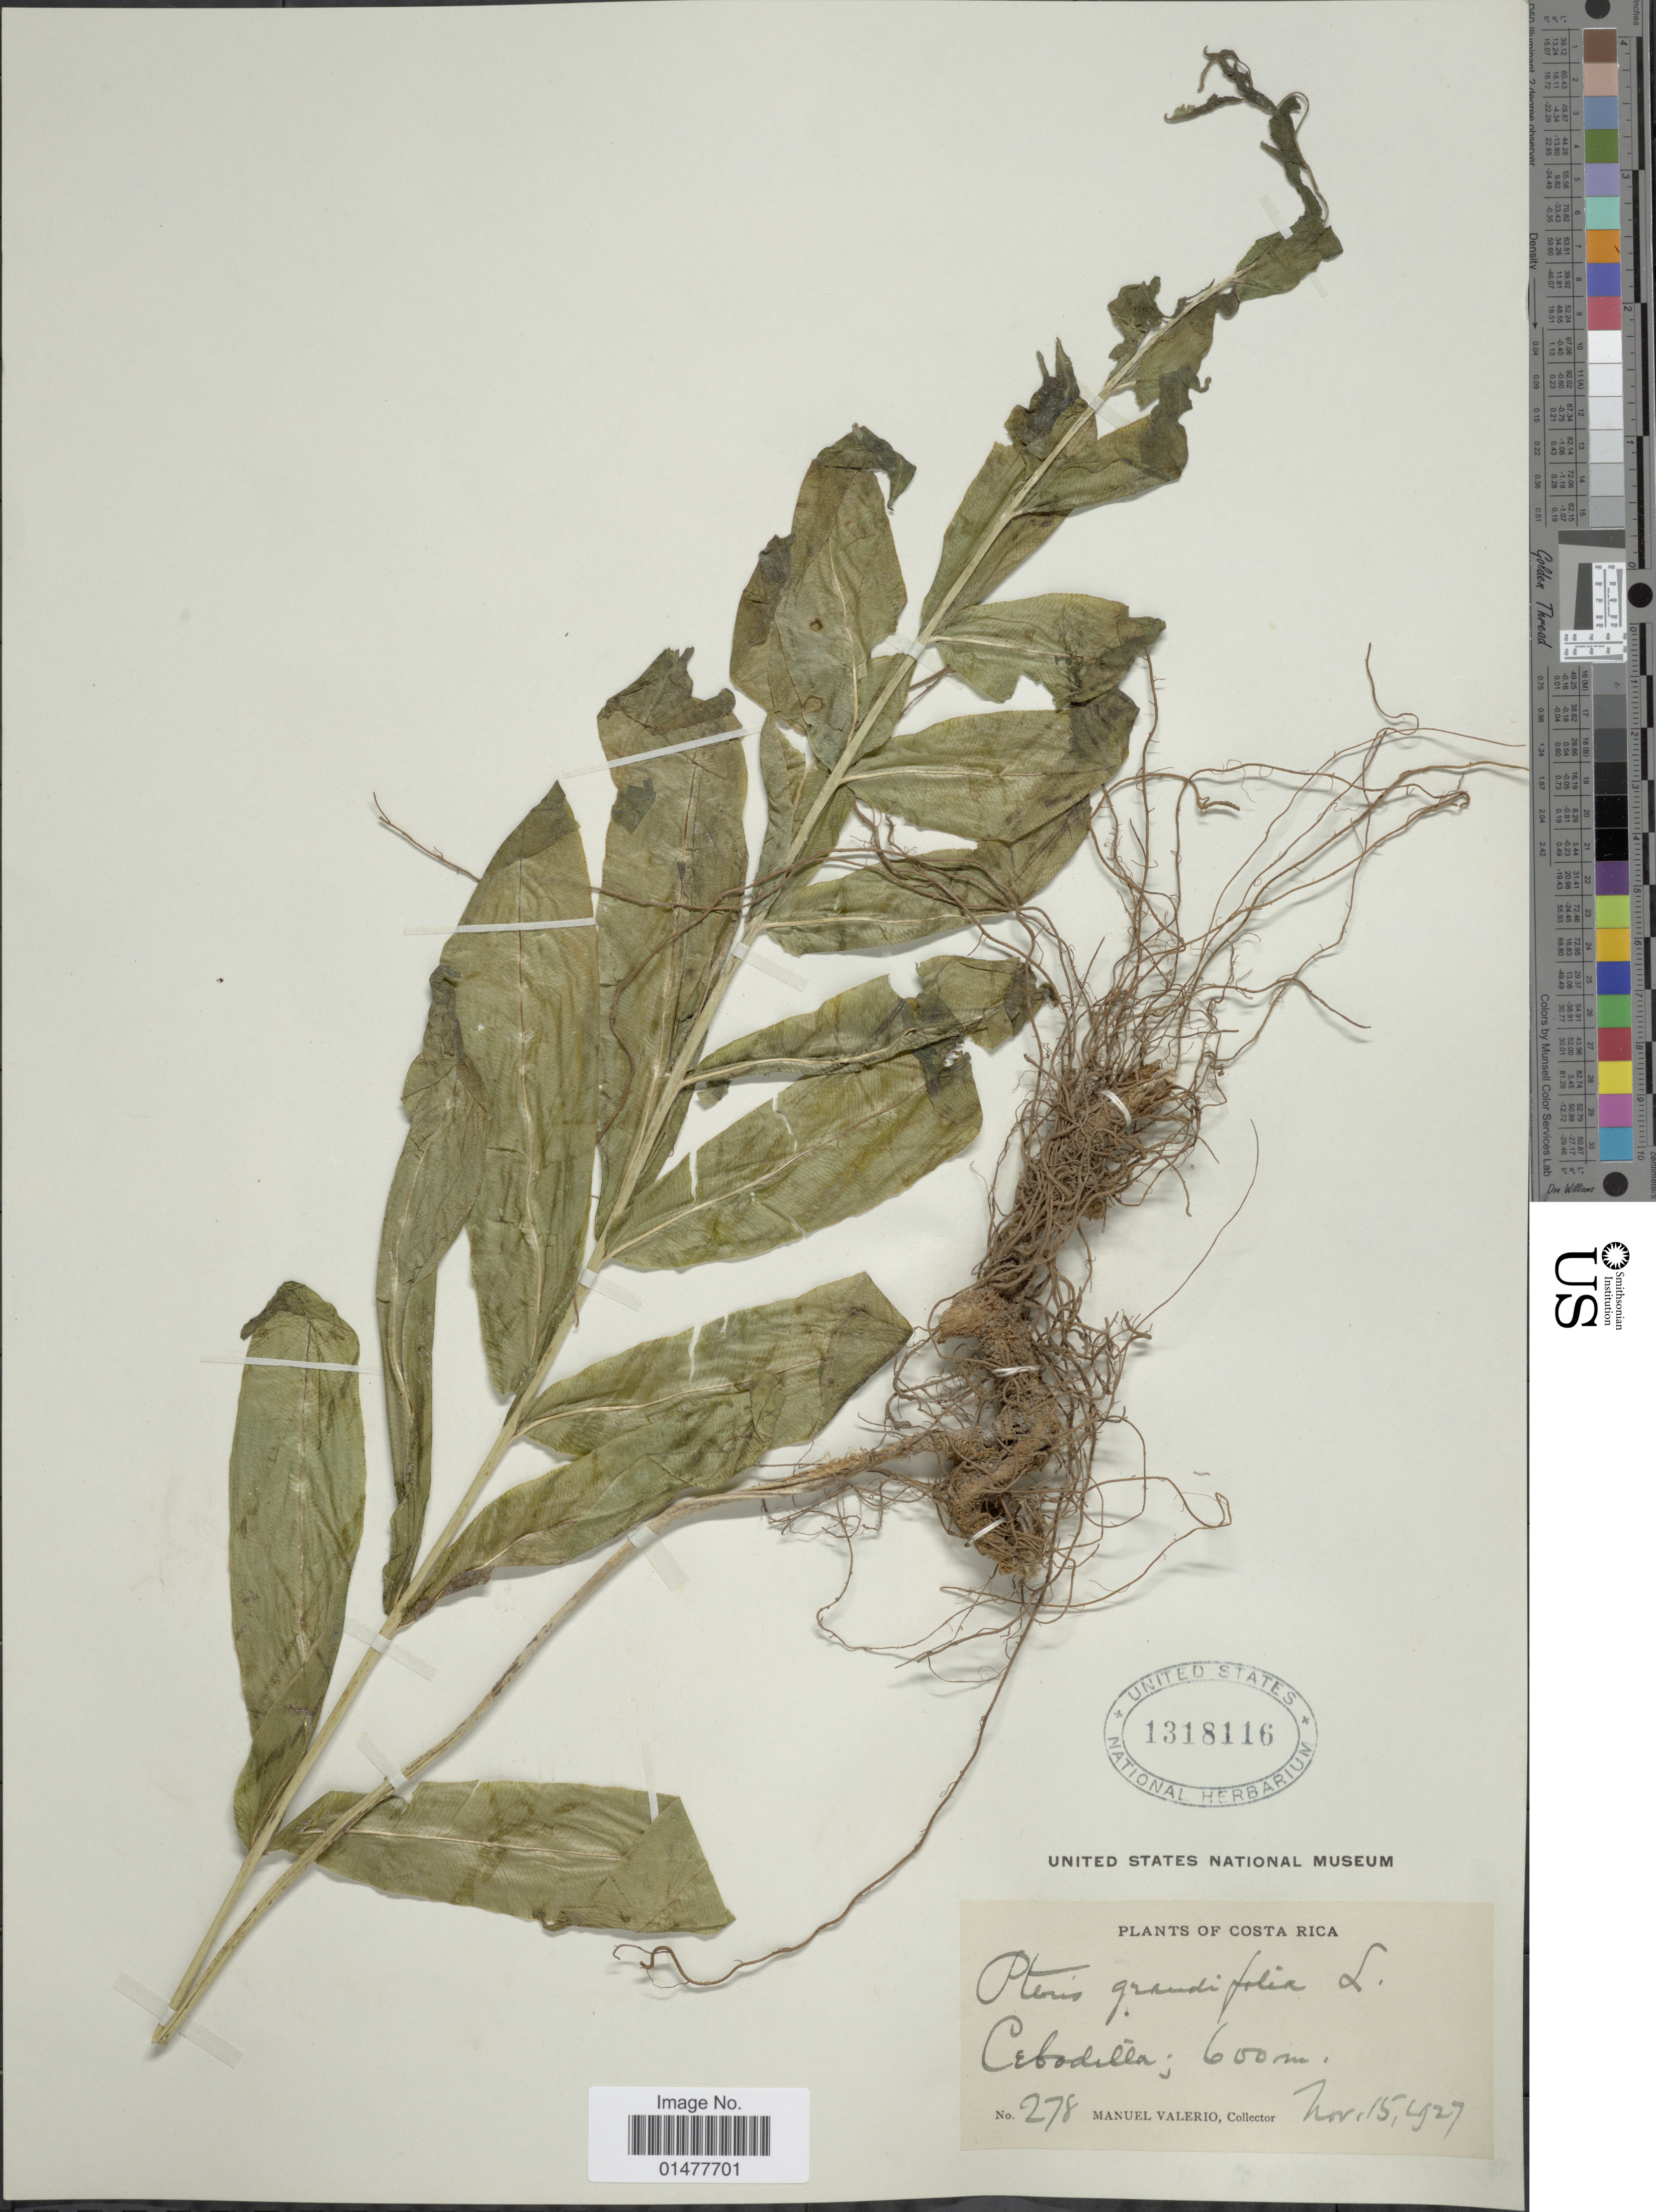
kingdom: Plantae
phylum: Tracheophyta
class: Polypodiopsida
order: Polypodiales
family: Pteridaceae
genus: Pteris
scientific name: Pteris grandifolia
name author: L.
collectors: M. Valerio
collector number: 278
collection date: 1927-11-15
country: Costa Rica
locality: Cebodilla.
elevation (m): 600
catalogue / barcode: US 1318116